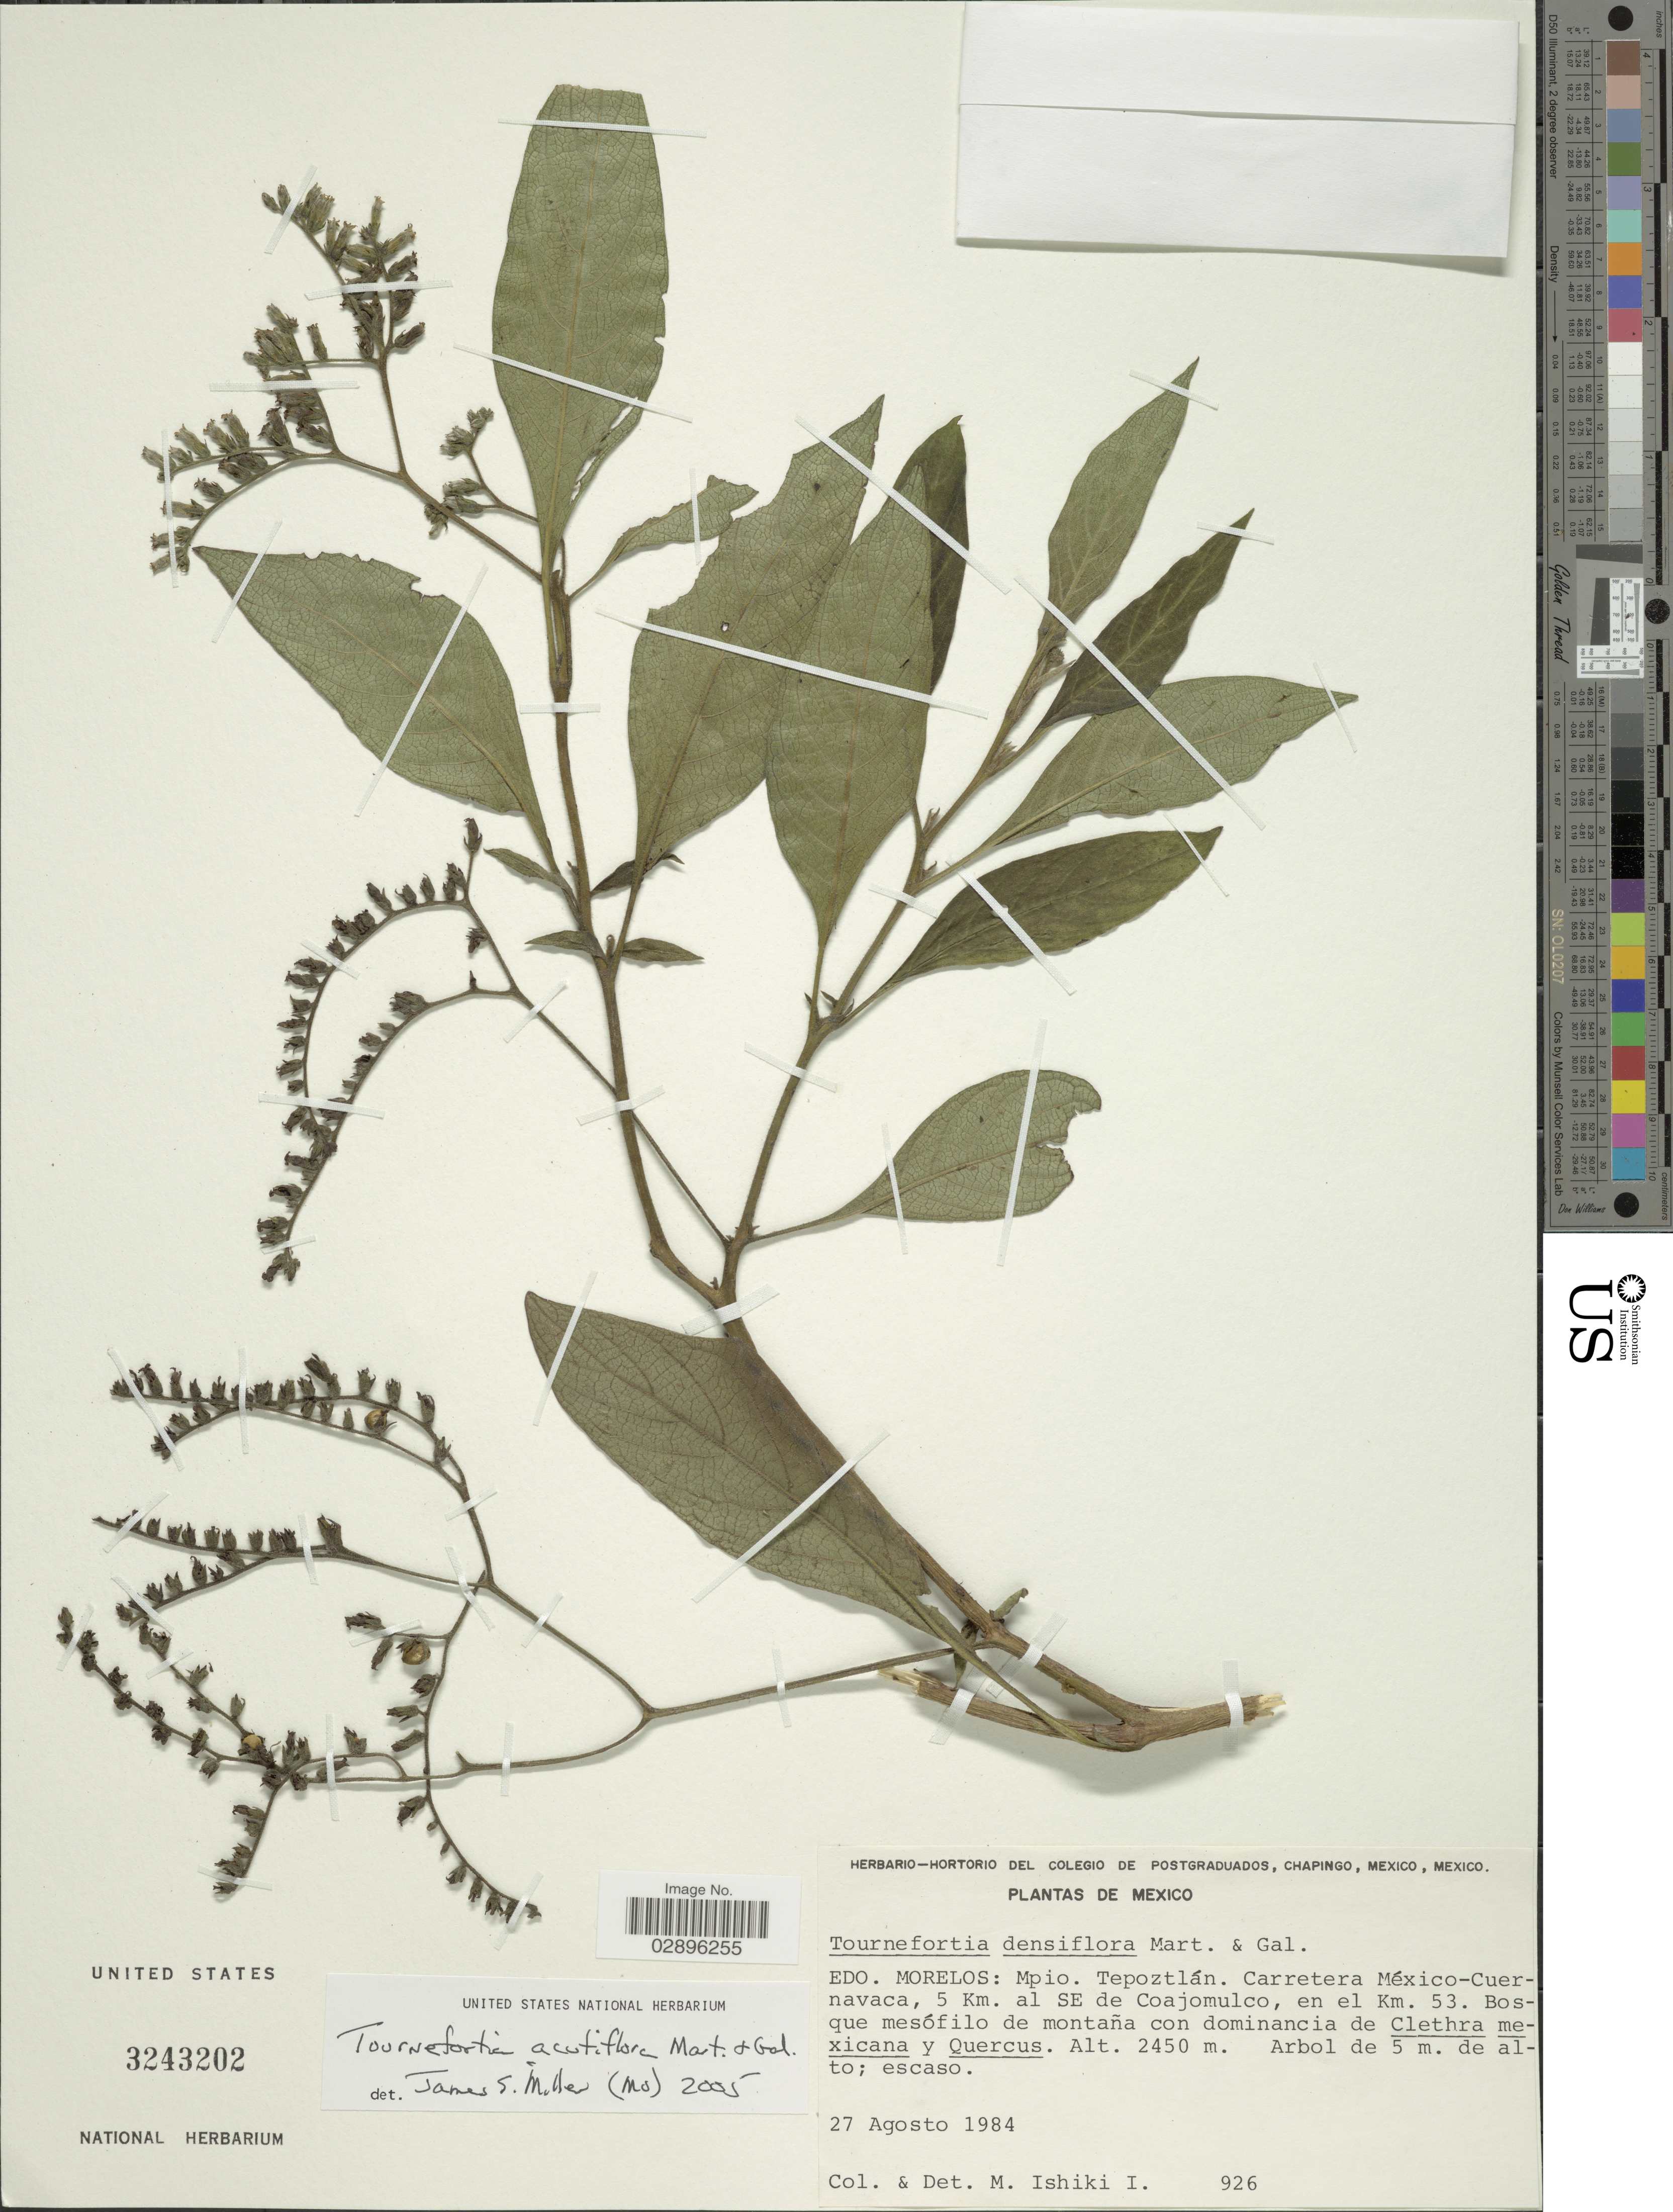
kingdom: Plantae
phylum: Tracheophyta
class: Magnoliopsida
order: Boraginales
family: Heliotropiaceae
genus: Tournefortia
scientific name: Tournefortia acutiflora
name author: M. Martens & Galeotti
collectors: M. Ishiki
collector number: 926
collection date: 1984-08-27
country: Mexico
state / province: Morelos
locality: Edo. Morelos: Mpio. Tepoztlán. Carretera México-Cuernavaca, 5 Km. al SE de Coajomulco, en el Km. 53.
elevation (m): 2450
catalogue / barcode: US 3243202